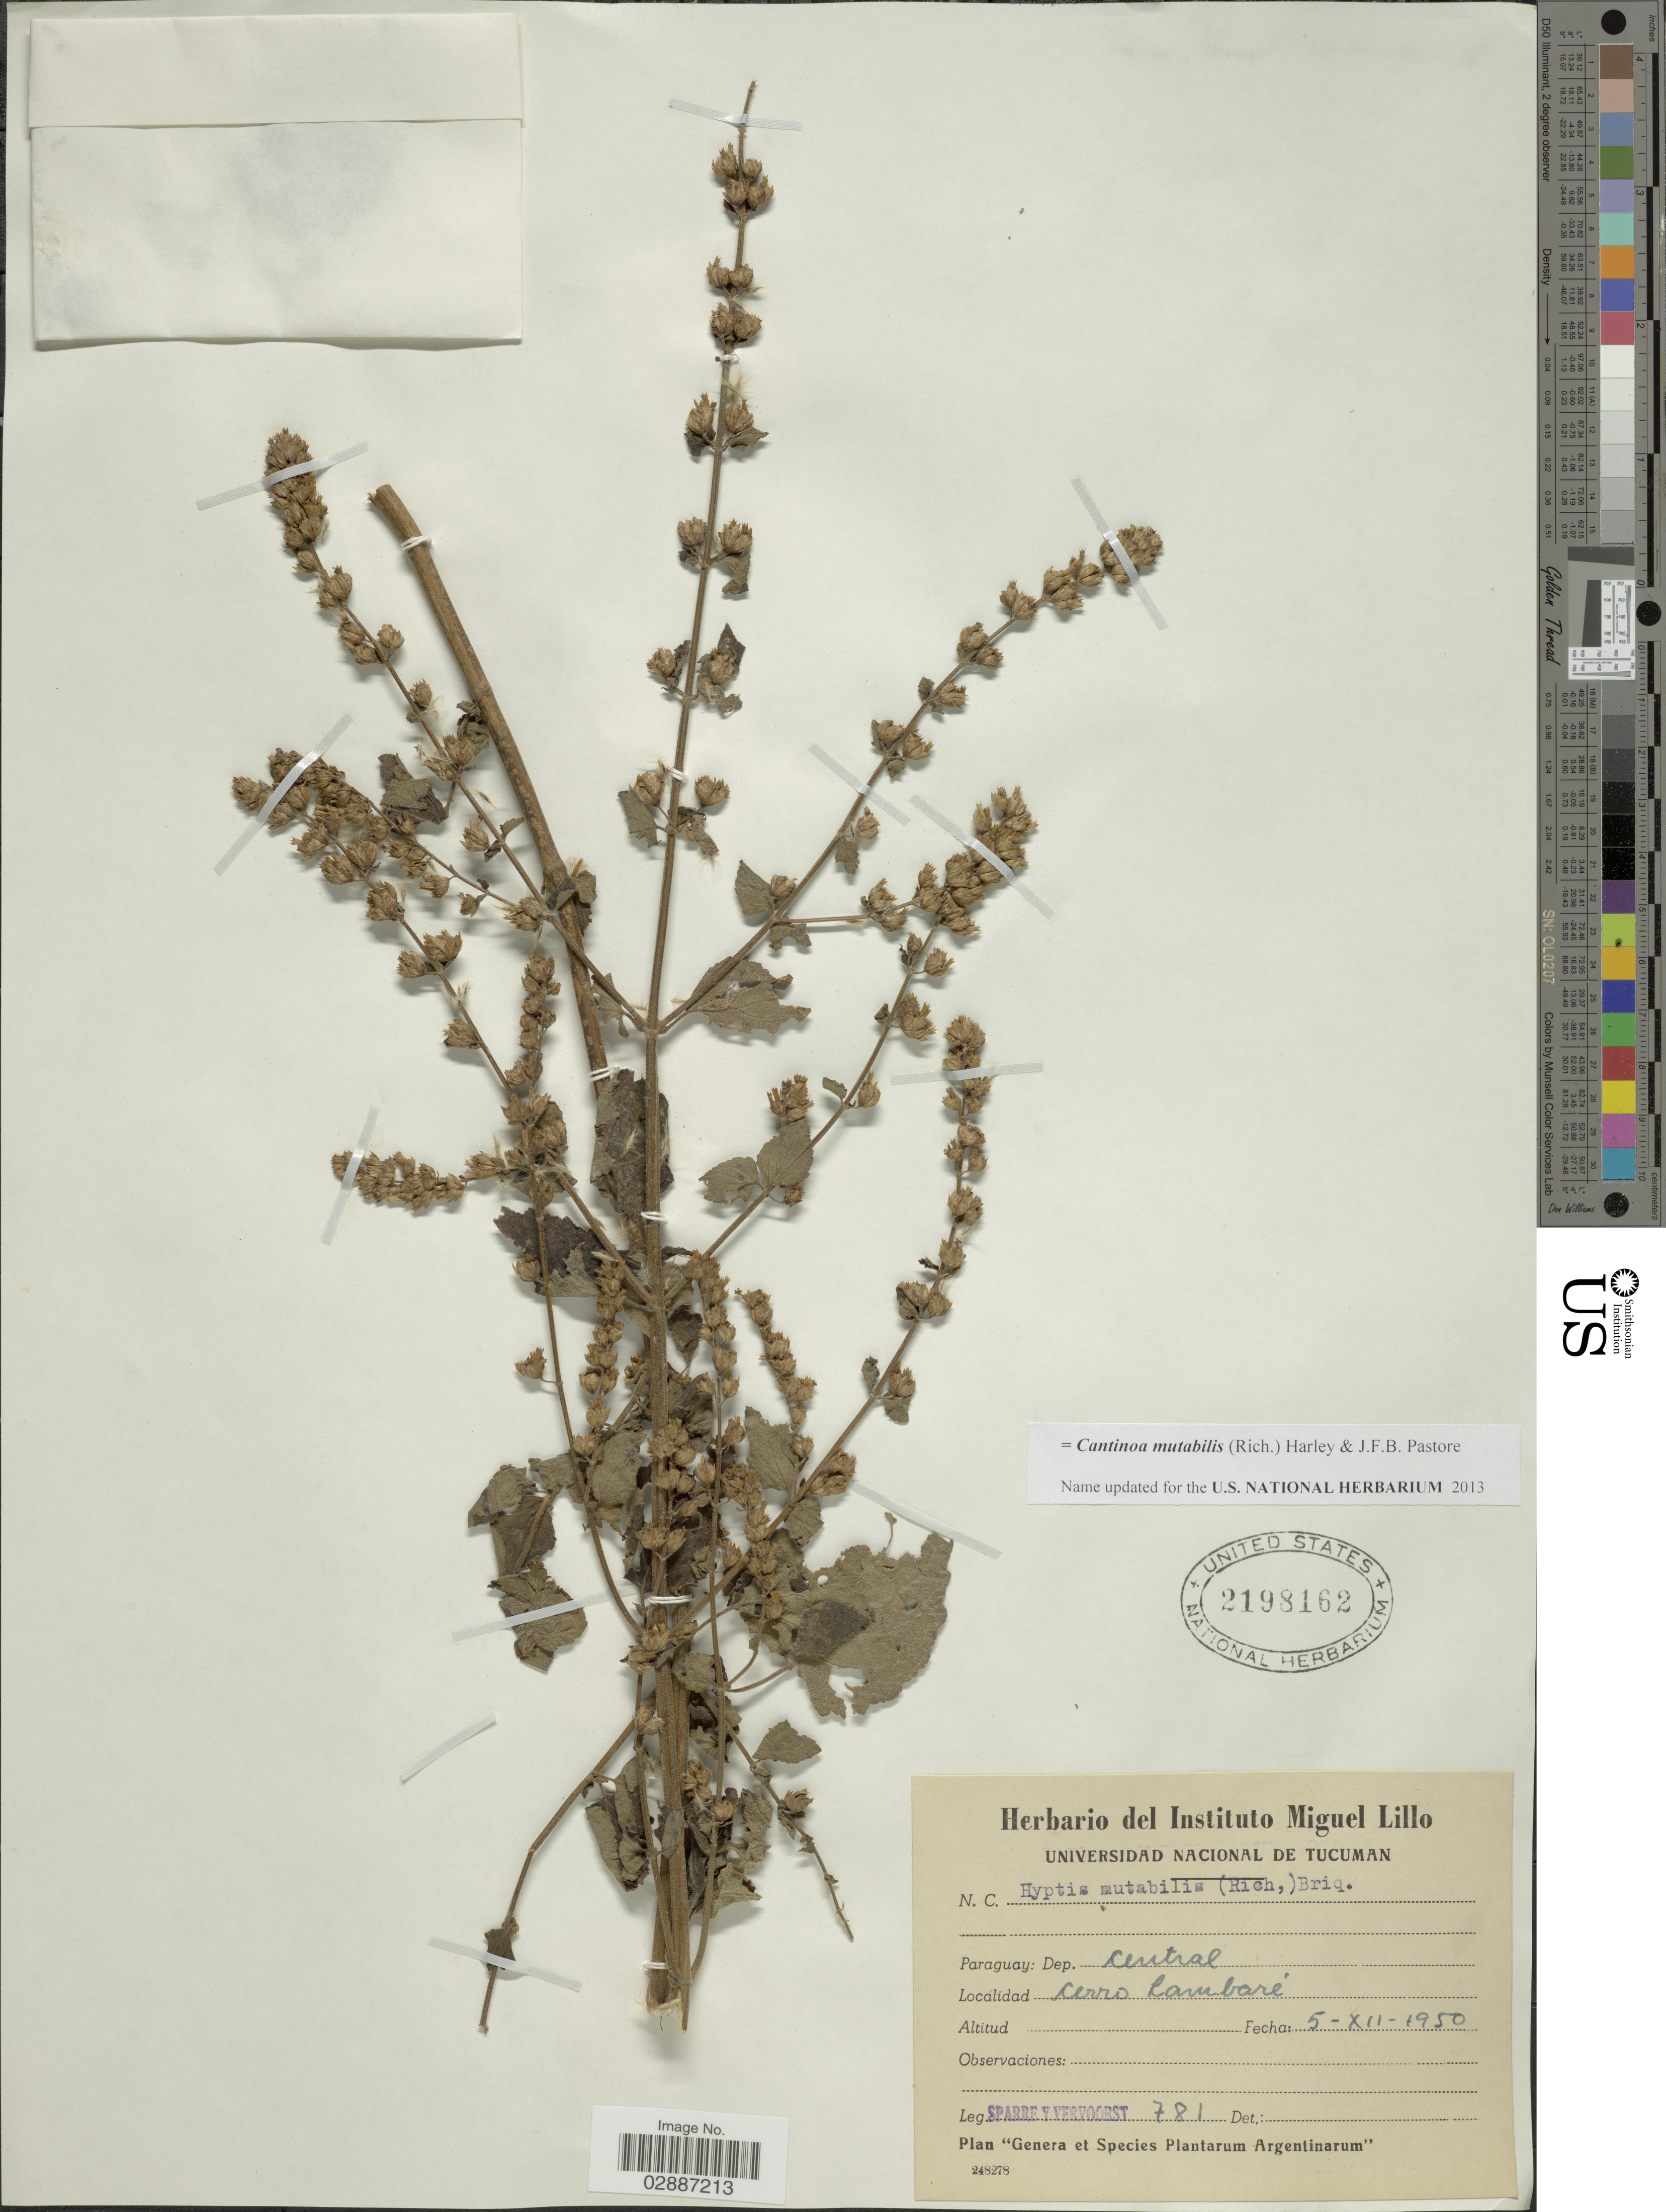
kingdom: Plantae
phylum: Tracheophyta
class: Magnoliopsida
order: Lamiales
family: Lamiaceae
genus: Cantinoa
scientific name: Cantinoa mutabilis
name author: (Epling) Harley & J.F.B. Pastore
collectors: Sparre & Vervoorst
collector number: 781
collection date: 1950-12-05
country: Paraguay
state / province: Central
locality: Dep. Central. Cerro Cambaré.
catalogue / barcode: US 2198162